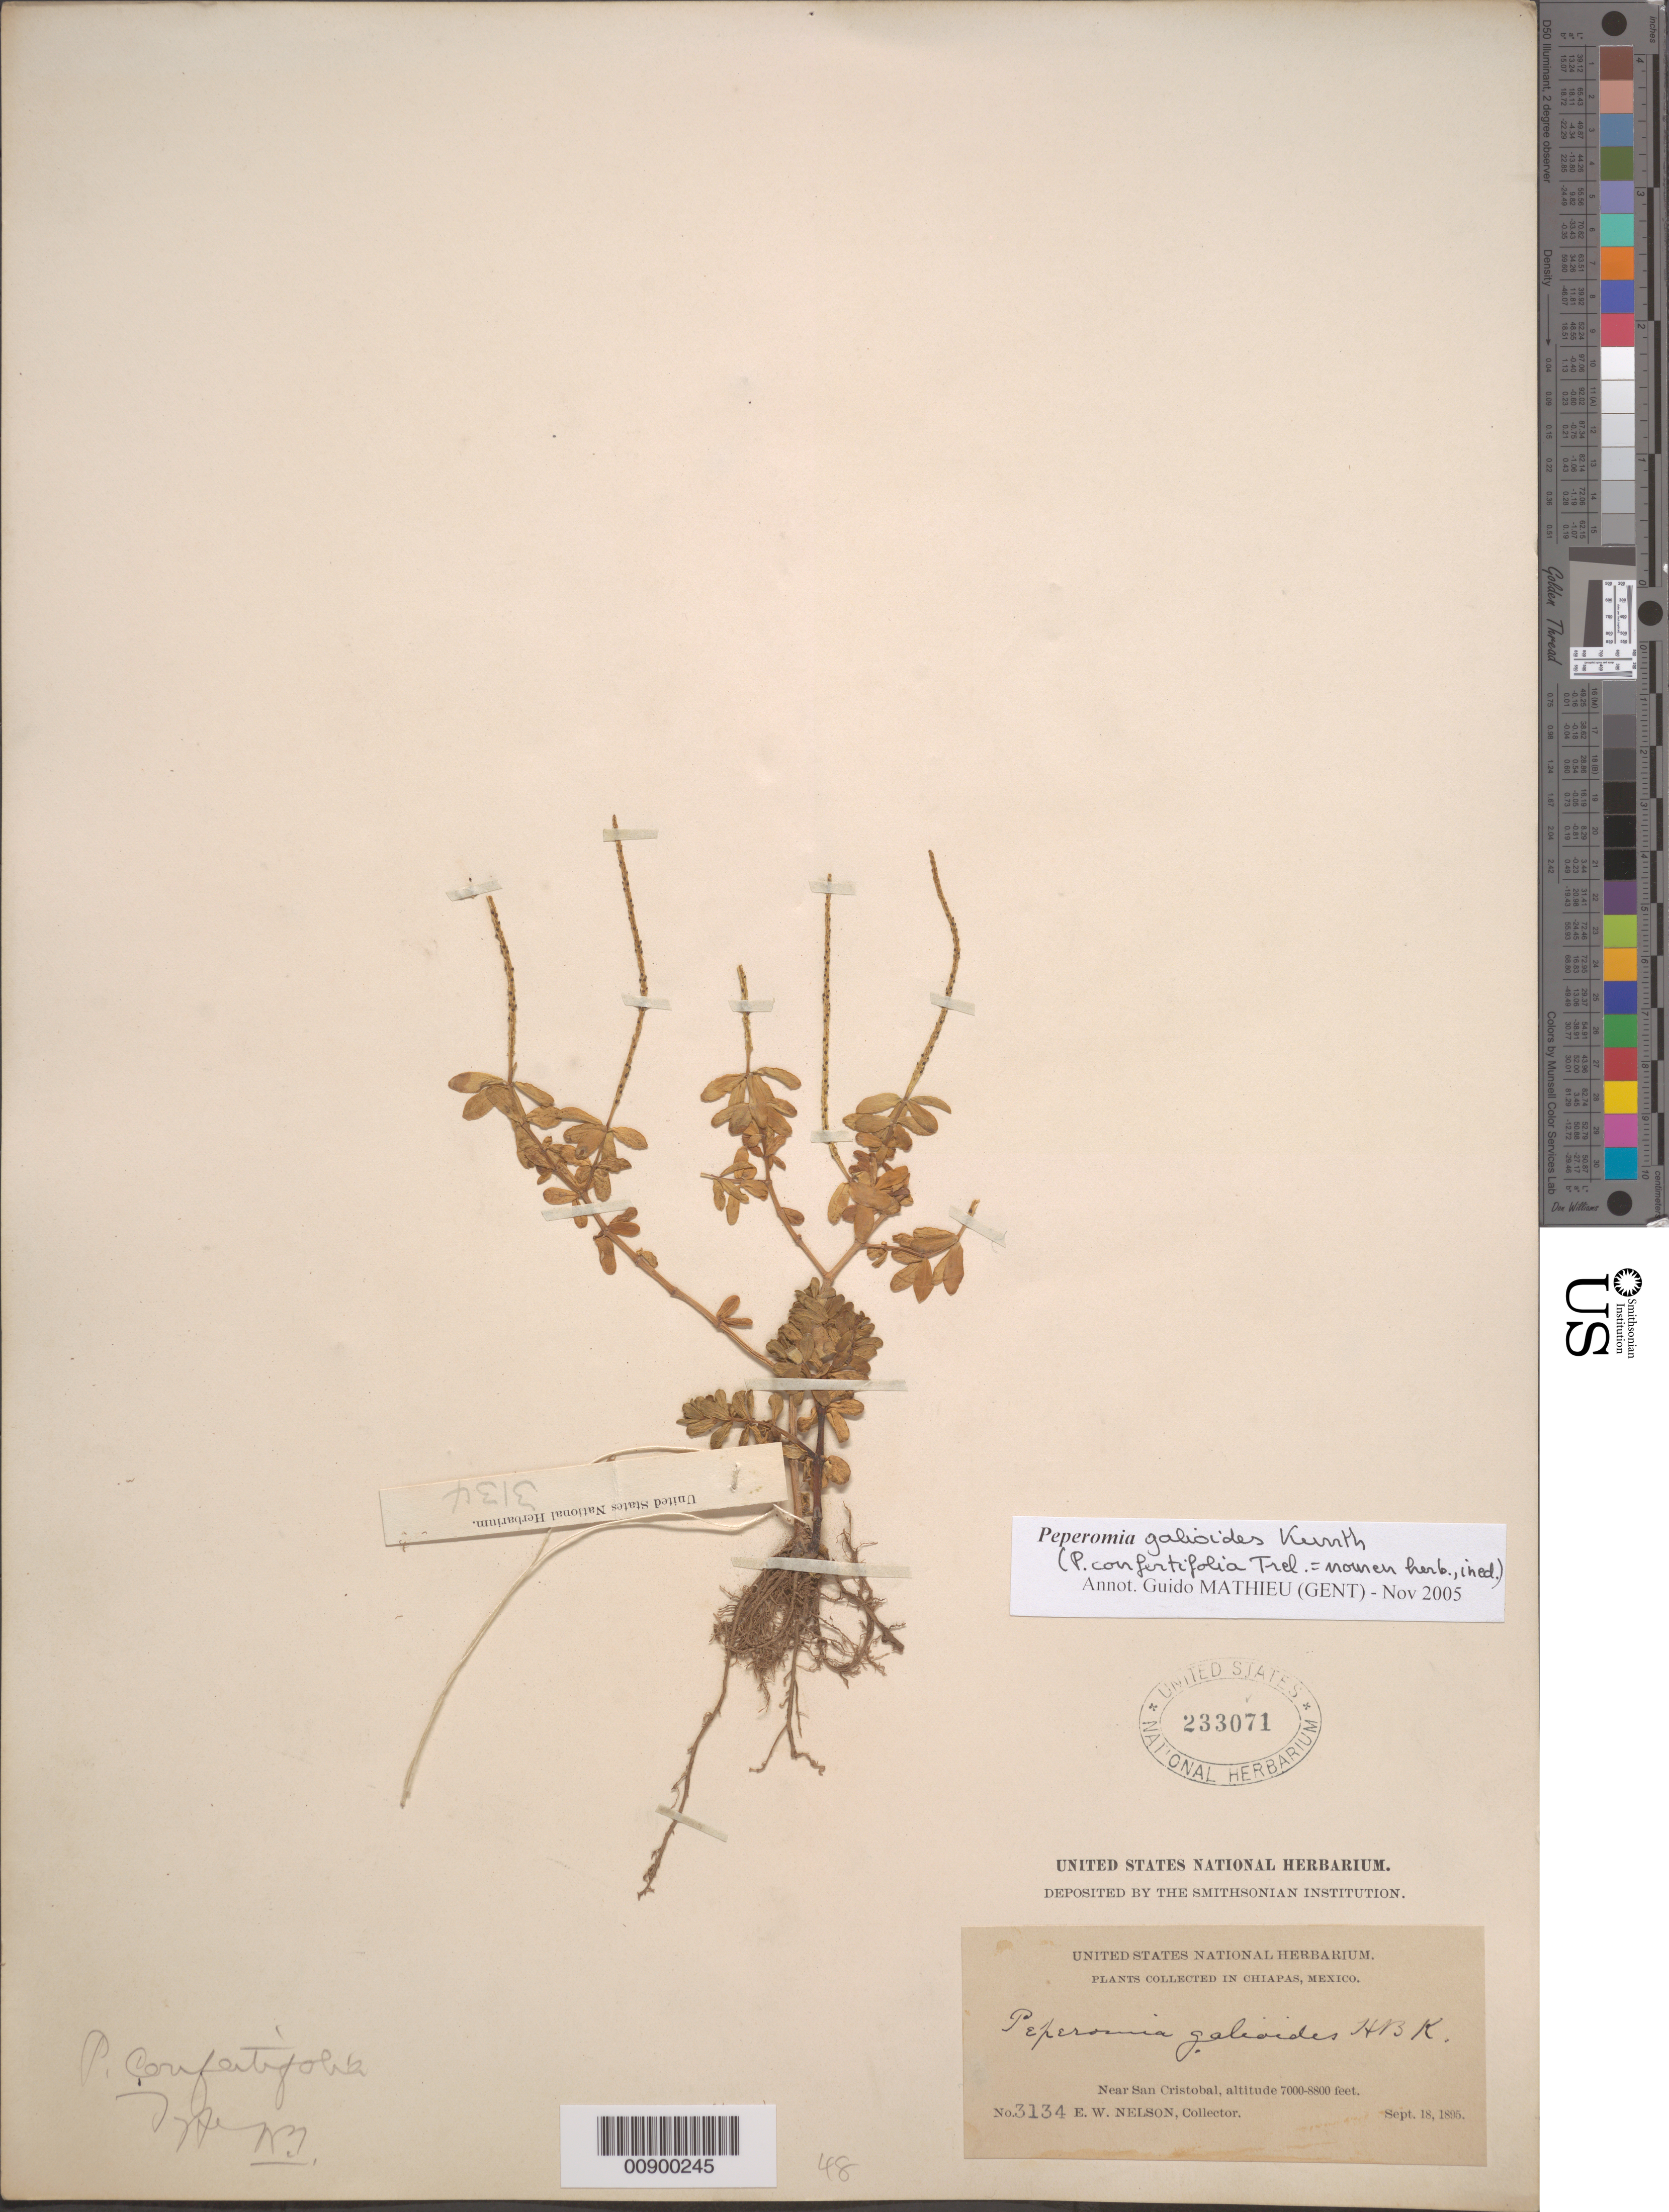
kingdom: Plantae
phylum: Tracheophyta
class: Magnoliopsida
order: Piperales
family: Piperaceae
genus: Peperomia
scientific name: Peperomia galioides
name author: Kunth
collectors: E. W. Nelson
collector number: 3134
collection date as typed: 18 Sep 1895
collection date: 1895-09-18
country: Mexico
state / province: Chiapas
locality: Near San Cristobal, Chiapas.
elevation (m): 2134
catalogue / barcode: US 233071